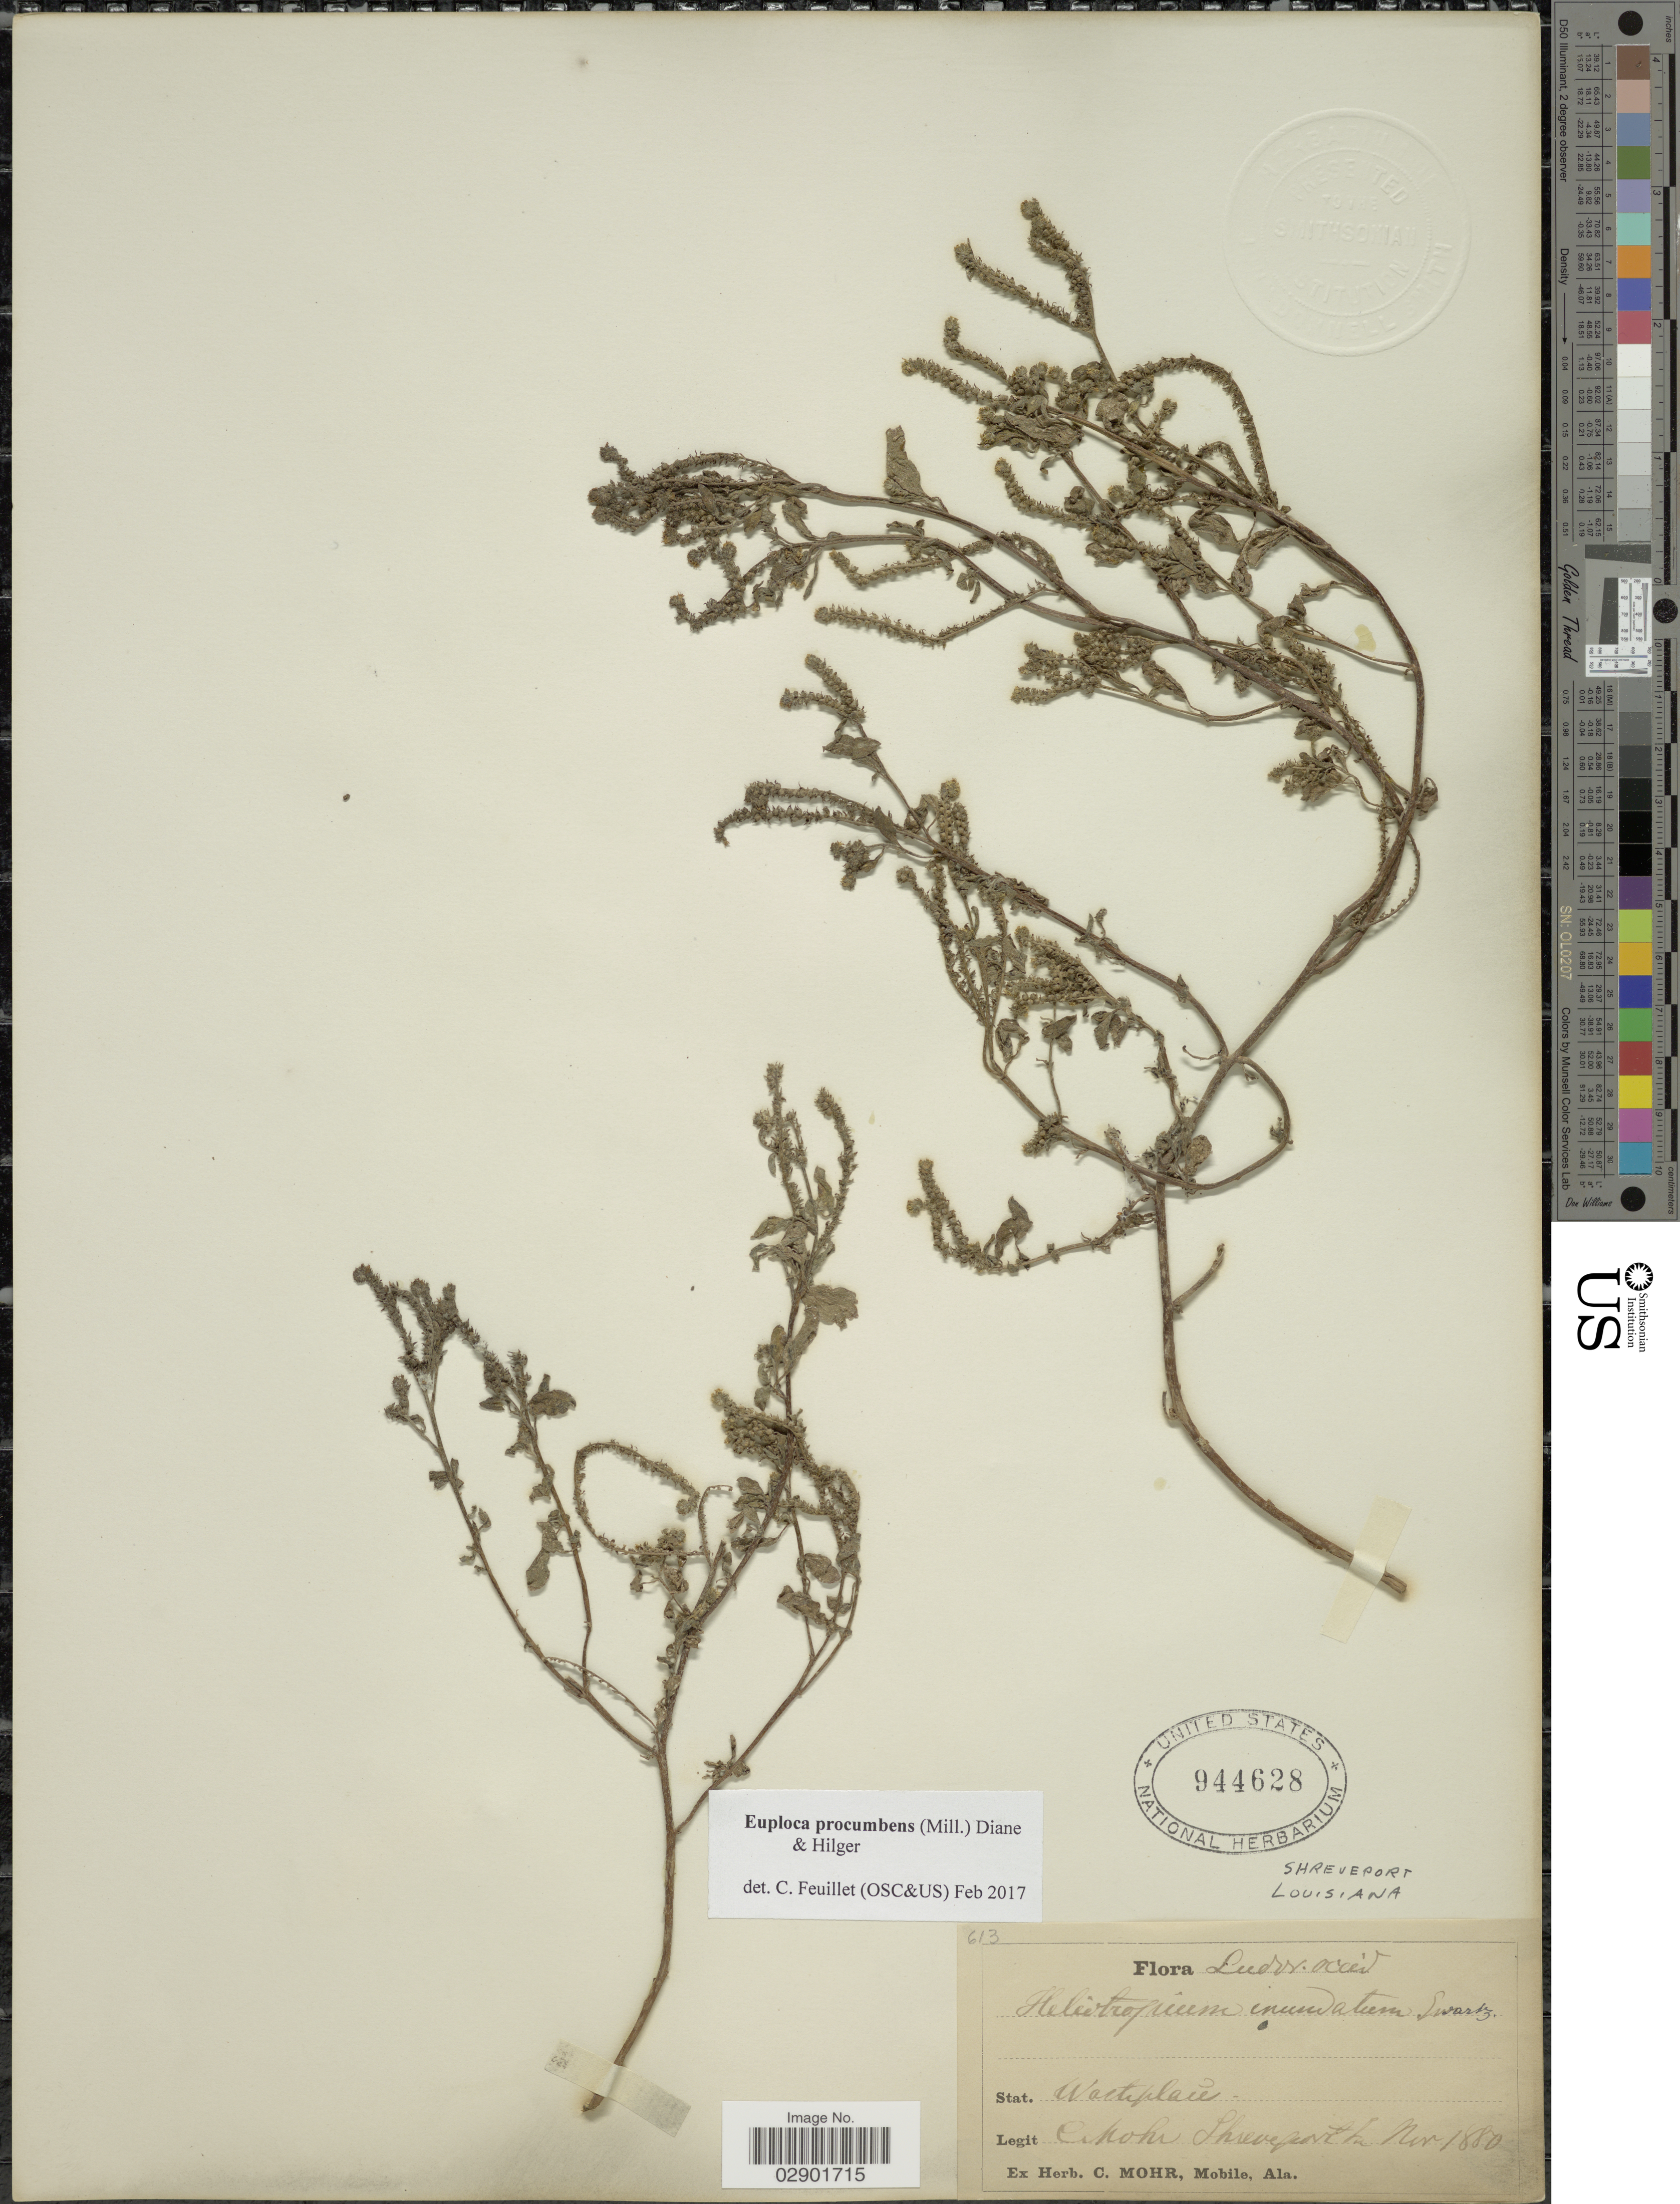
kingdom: Plantae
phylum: Tracheophyta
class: Magnoliopsida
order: Boraginales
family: Heliotropiaceae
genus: Euploca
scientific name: Euploca procumbens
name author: (Mill.) Diane & Hilger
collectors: C. T. Mohr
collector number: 613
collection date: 1880-11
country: United States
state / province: Louisiana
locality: Shreveport, La.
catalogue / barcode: US 944628